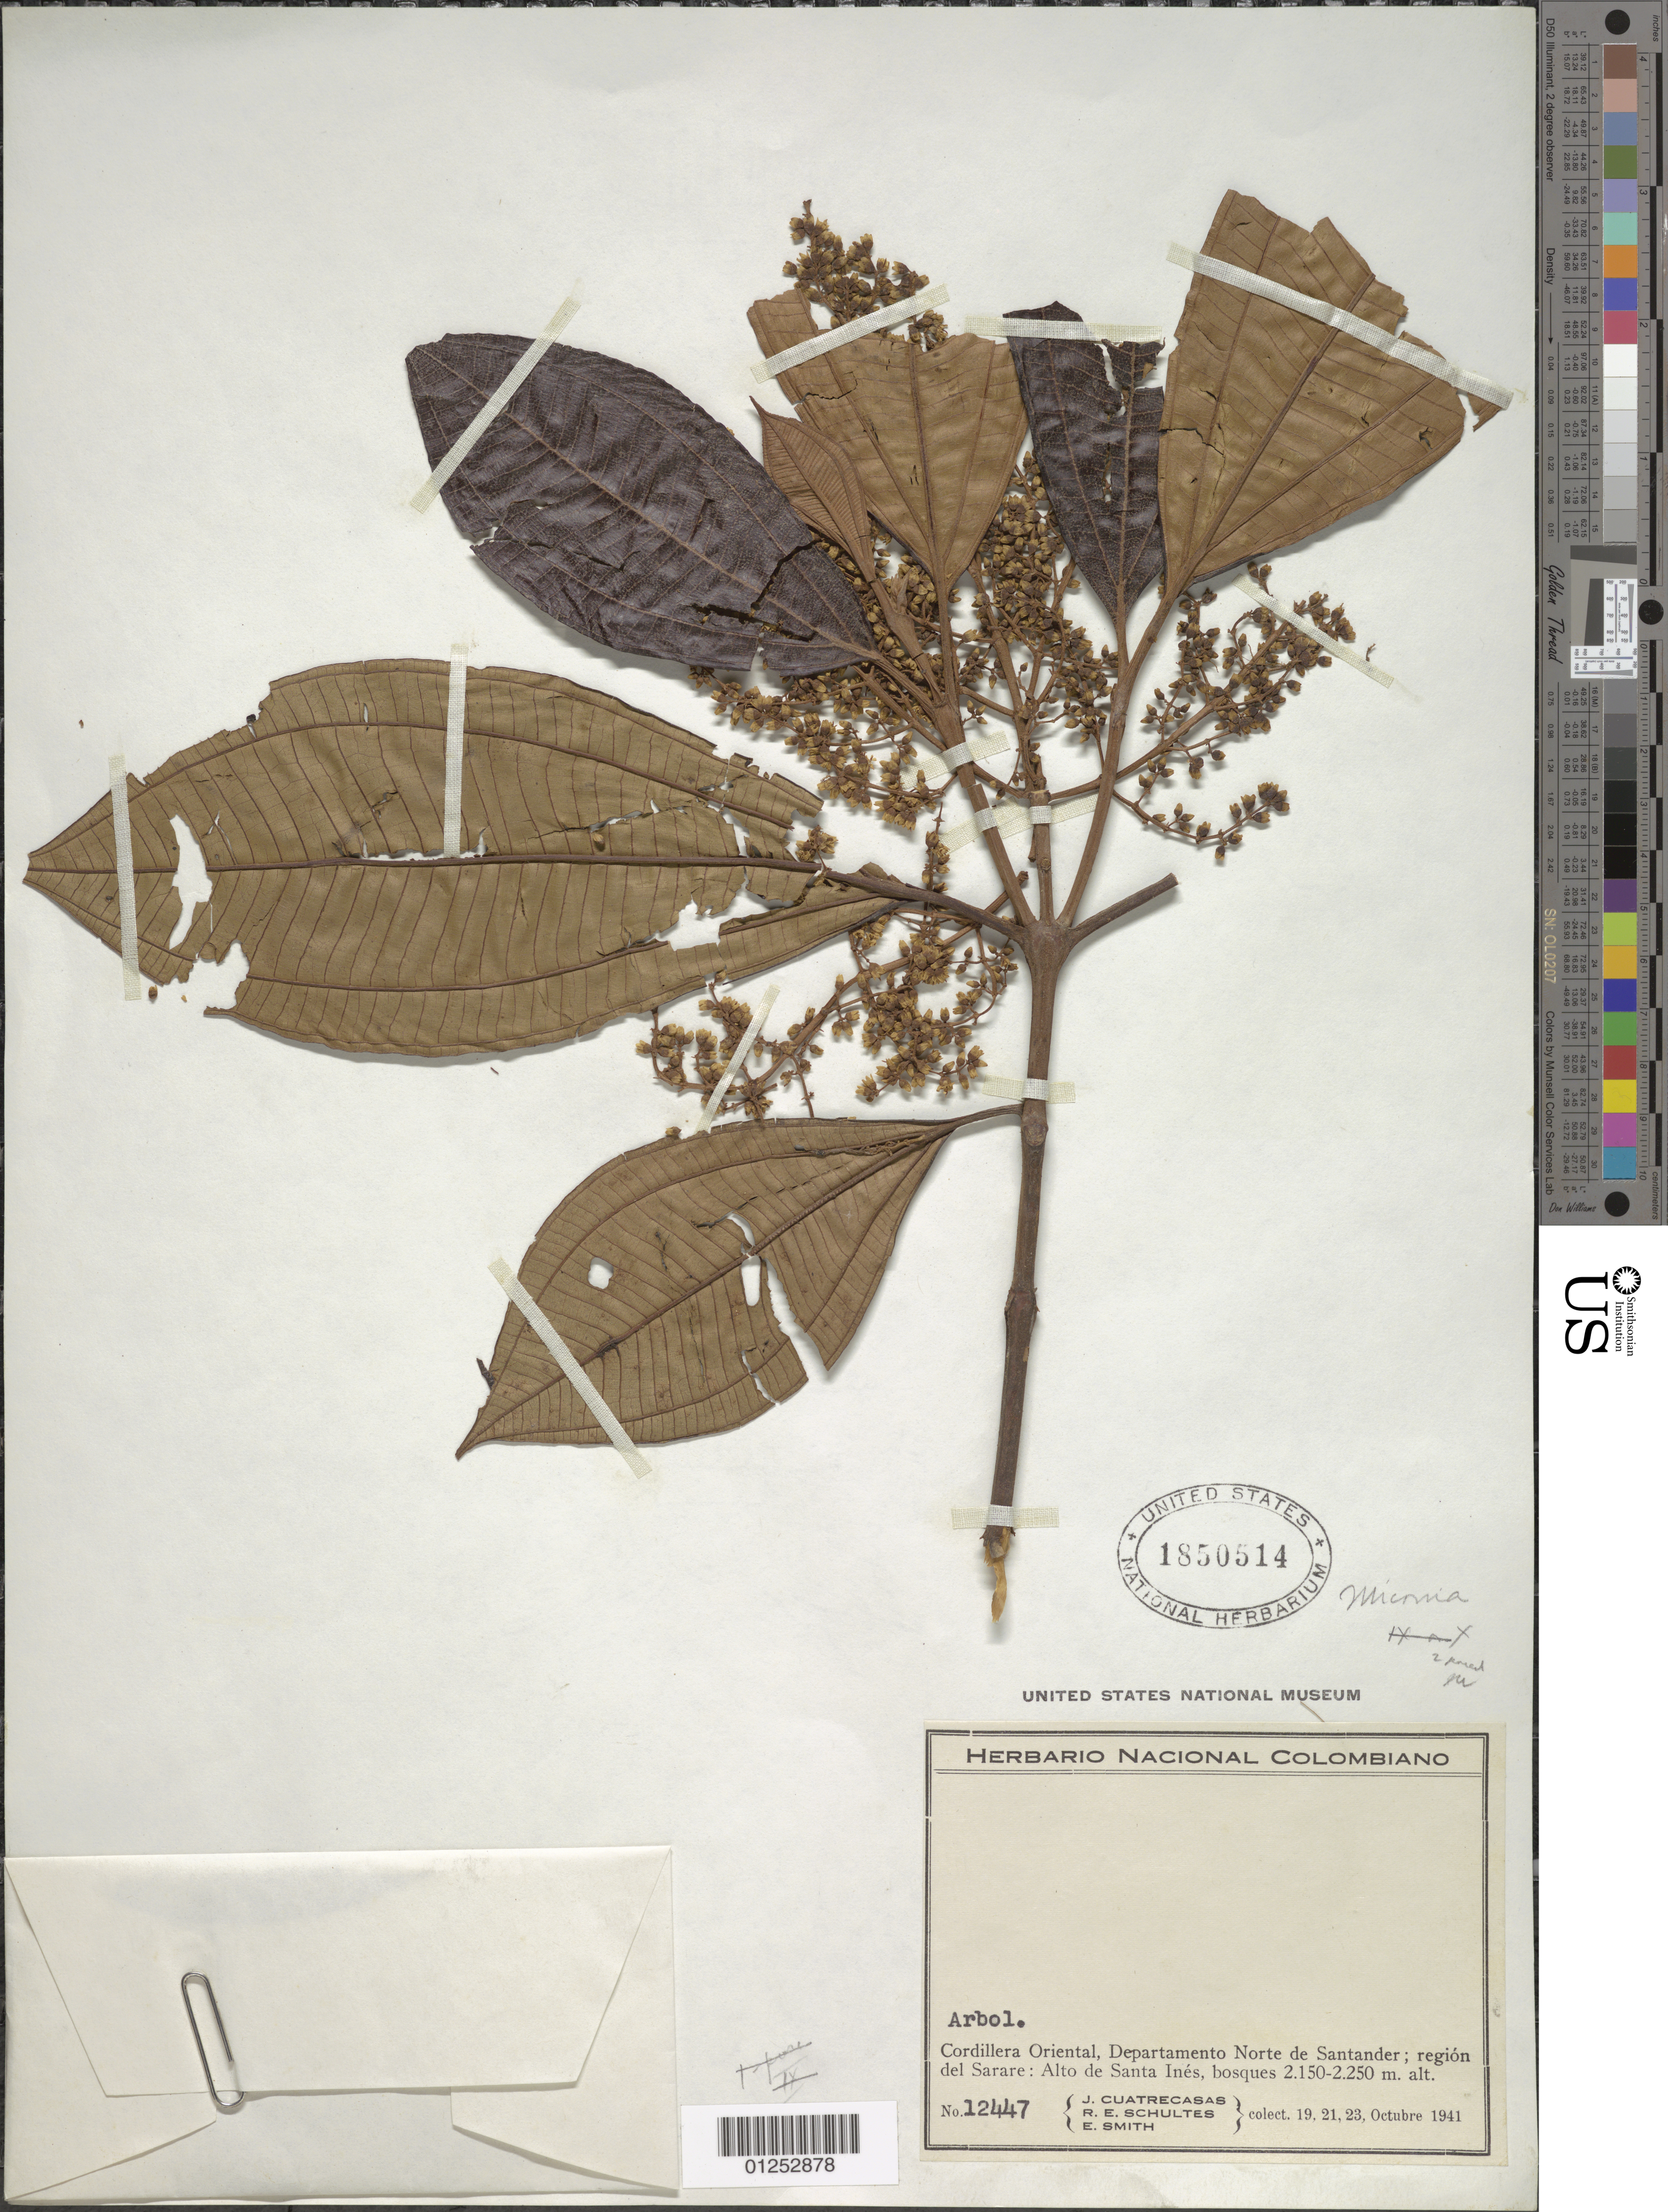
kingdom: Plantae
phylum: Tracheophyta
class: Magnoliopsida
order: Myrtales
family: Melastomataceae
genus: Miconia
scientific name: Miconia sp.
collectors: J. Cuatrecasas, R. E. Schultes & E. Smith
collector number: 12447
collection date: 1941-10-19/1941-10-23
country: Colombia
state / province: Norte de Santander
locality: Cordillera Oriental, Departamento Norte de Santander; región del Sarare: Alto de Santa Inés.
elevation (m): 2150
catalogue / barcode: US 1850514